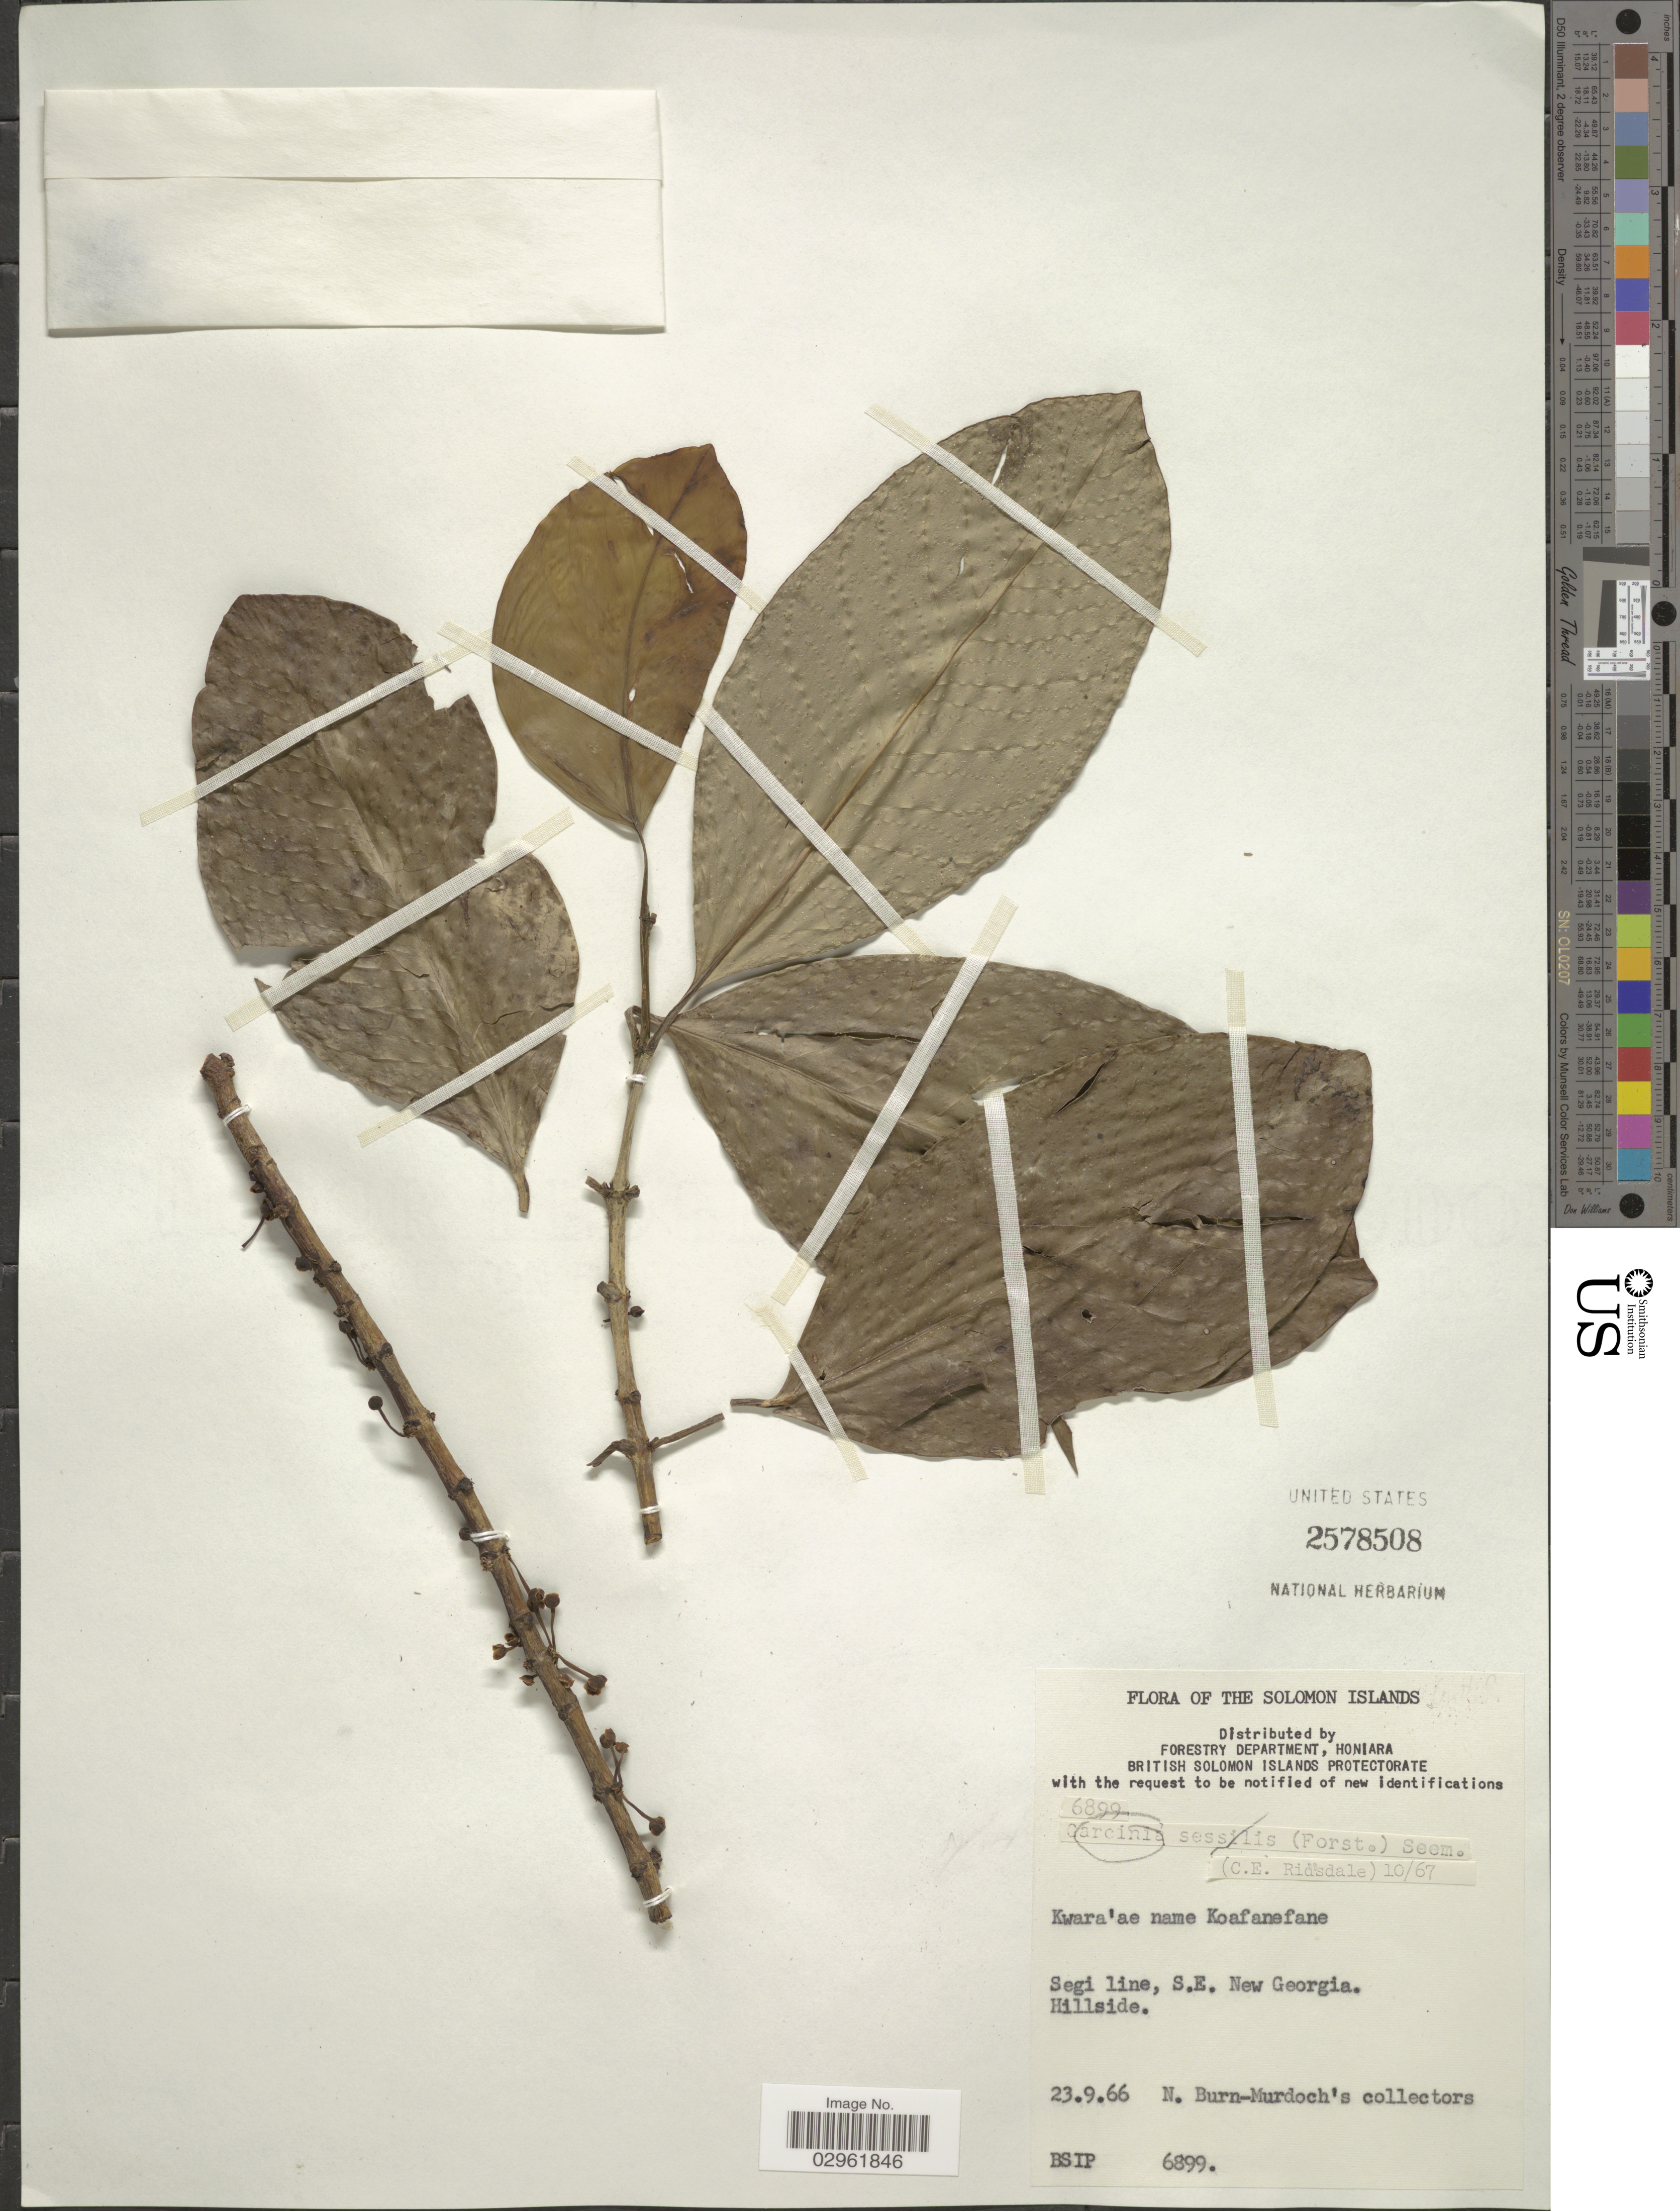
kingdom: Plantae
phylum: Tracheophyta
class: Magnoliopsida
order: Malpighiales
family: Clusiaceae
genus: Garcinia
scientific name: Garcinia sp.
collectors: N. Burn-Murdoch's collectors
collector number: BSIP 6899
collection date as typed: Transcribed d/m/y: 23/9/66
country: Solomon Islands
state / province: Solomon Islands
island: New Georgia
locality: Segi line, S.E. New Georgia, Hillside.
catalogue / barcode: US 2578508